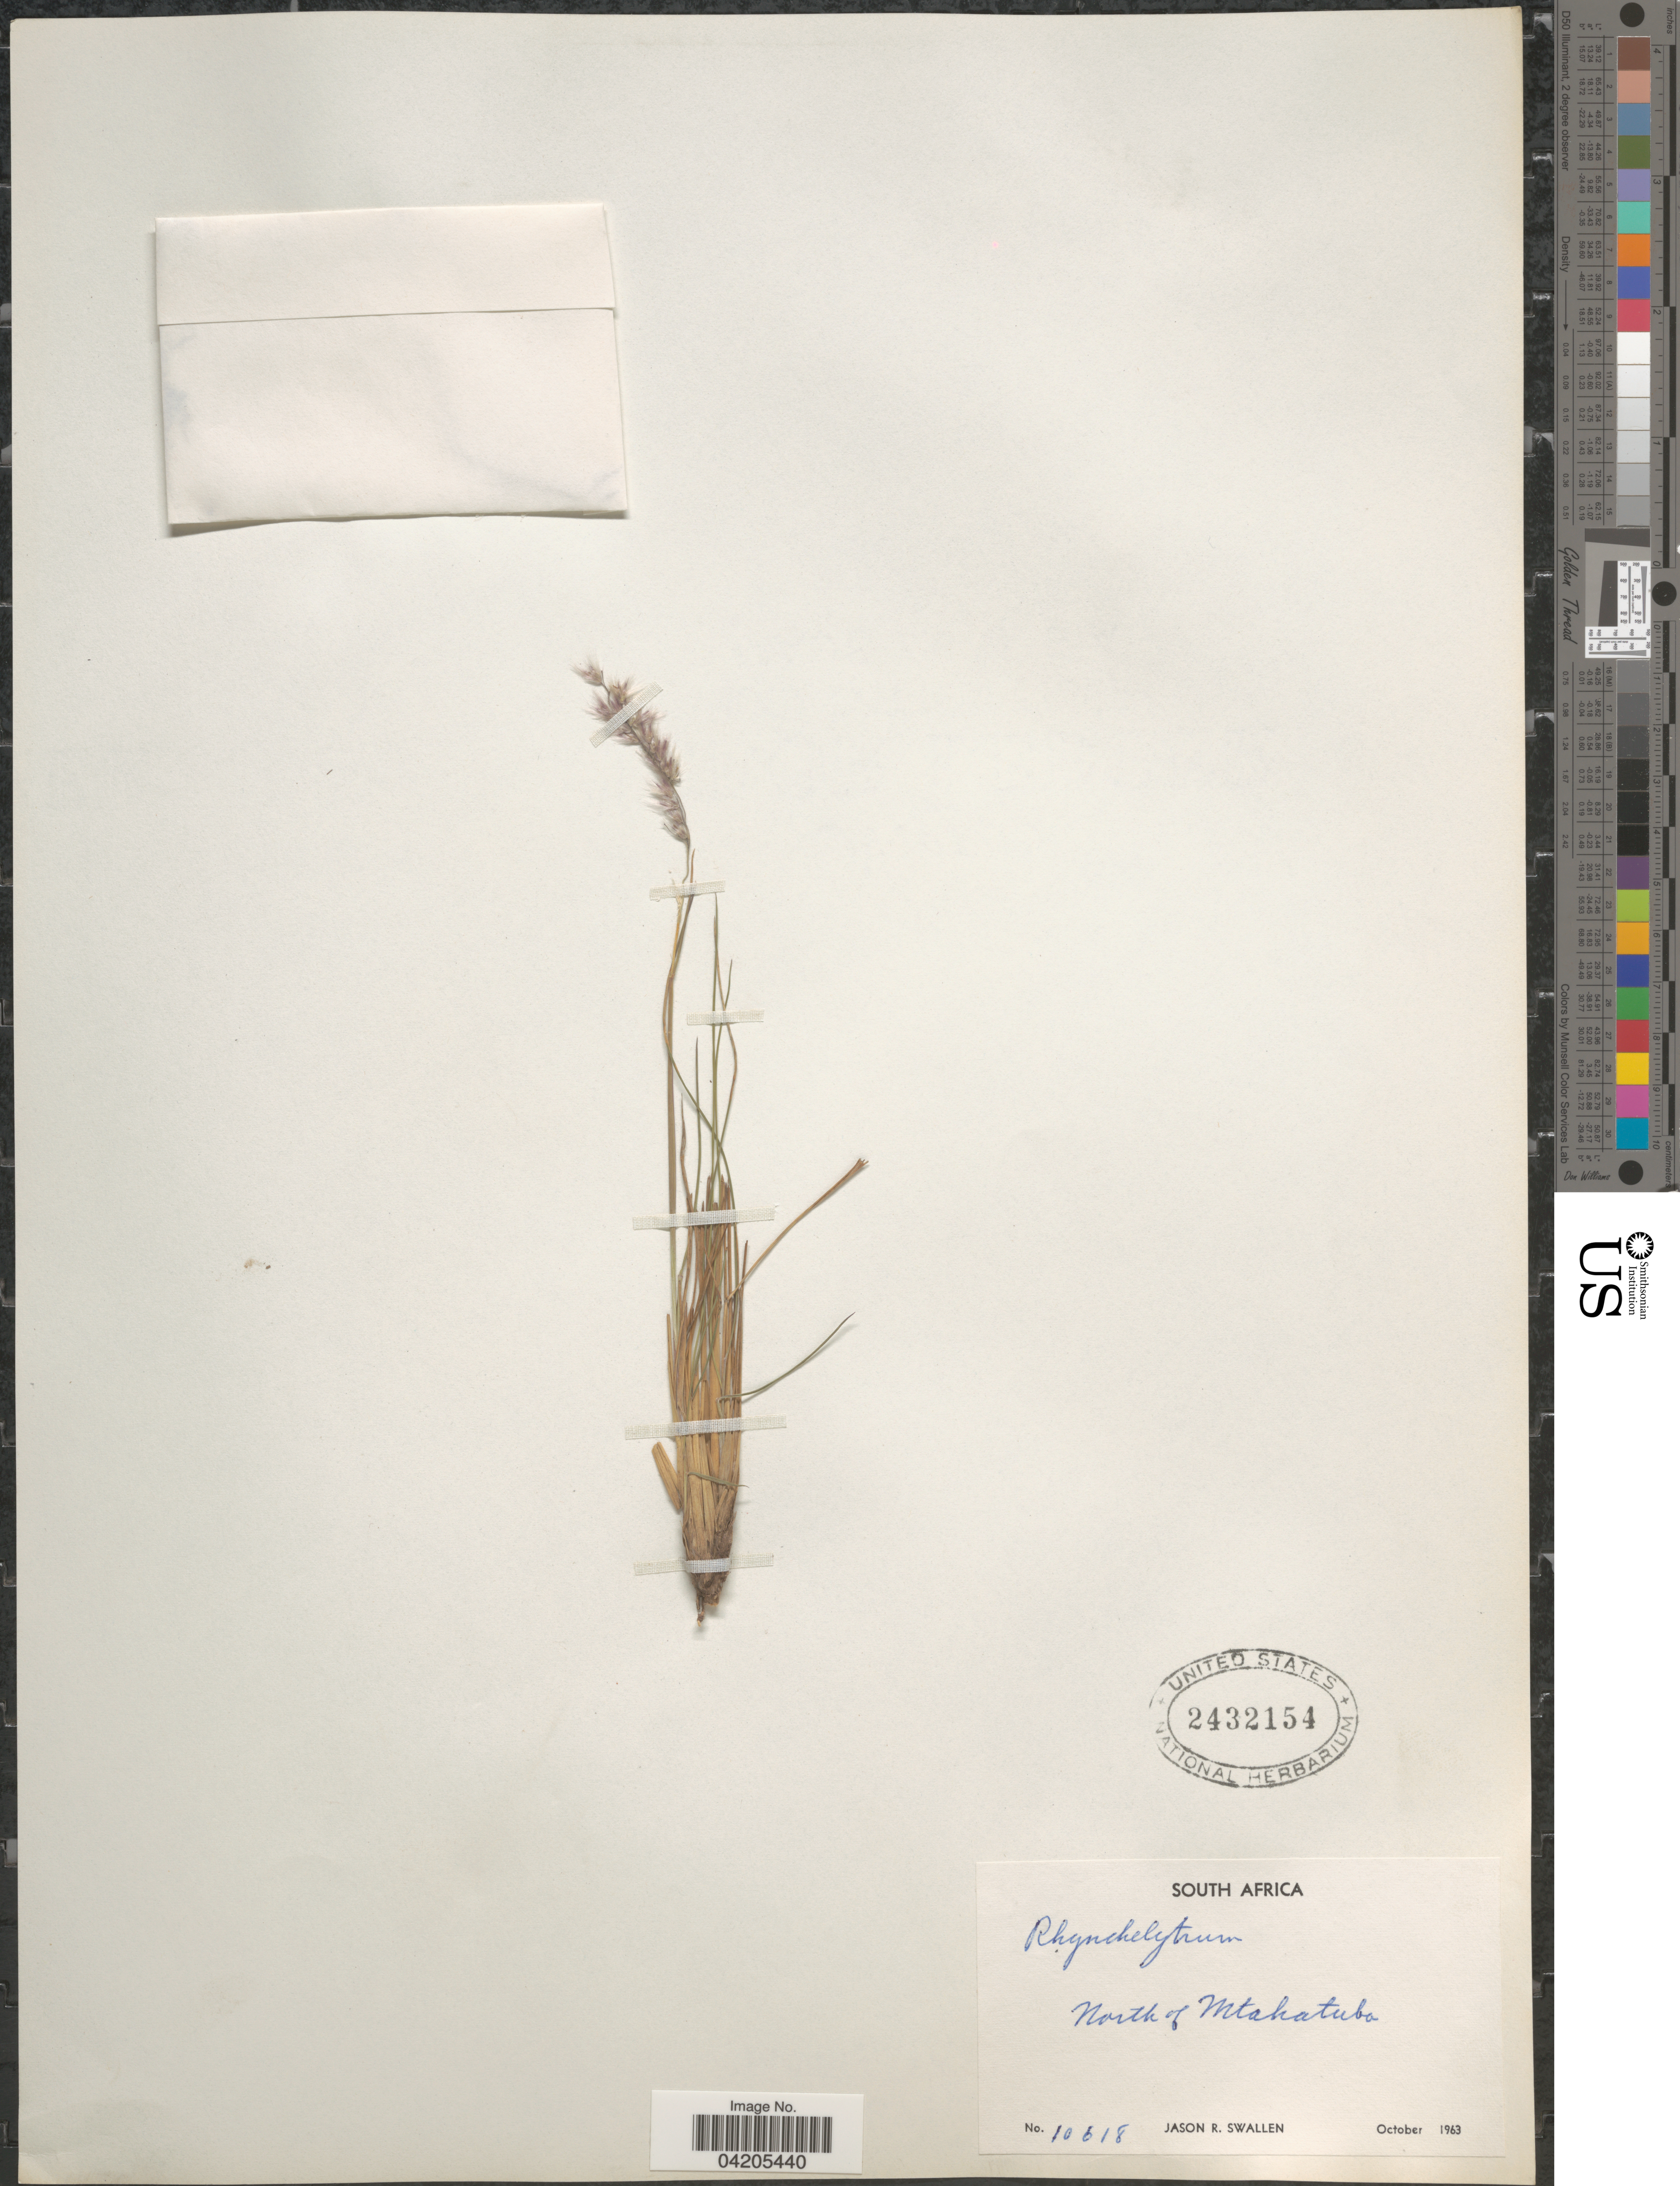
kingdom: Plantae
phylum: Tracheophyta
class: Liliopsida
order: Poales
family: Poaceae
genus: Melinis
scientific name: Melinis nerviglumis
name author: (Franch.) Zizka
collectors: J. R. Swallen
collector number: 10618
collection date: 1963-10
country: South Africa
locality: North of Mtahatuba.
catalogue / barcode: US 2432154